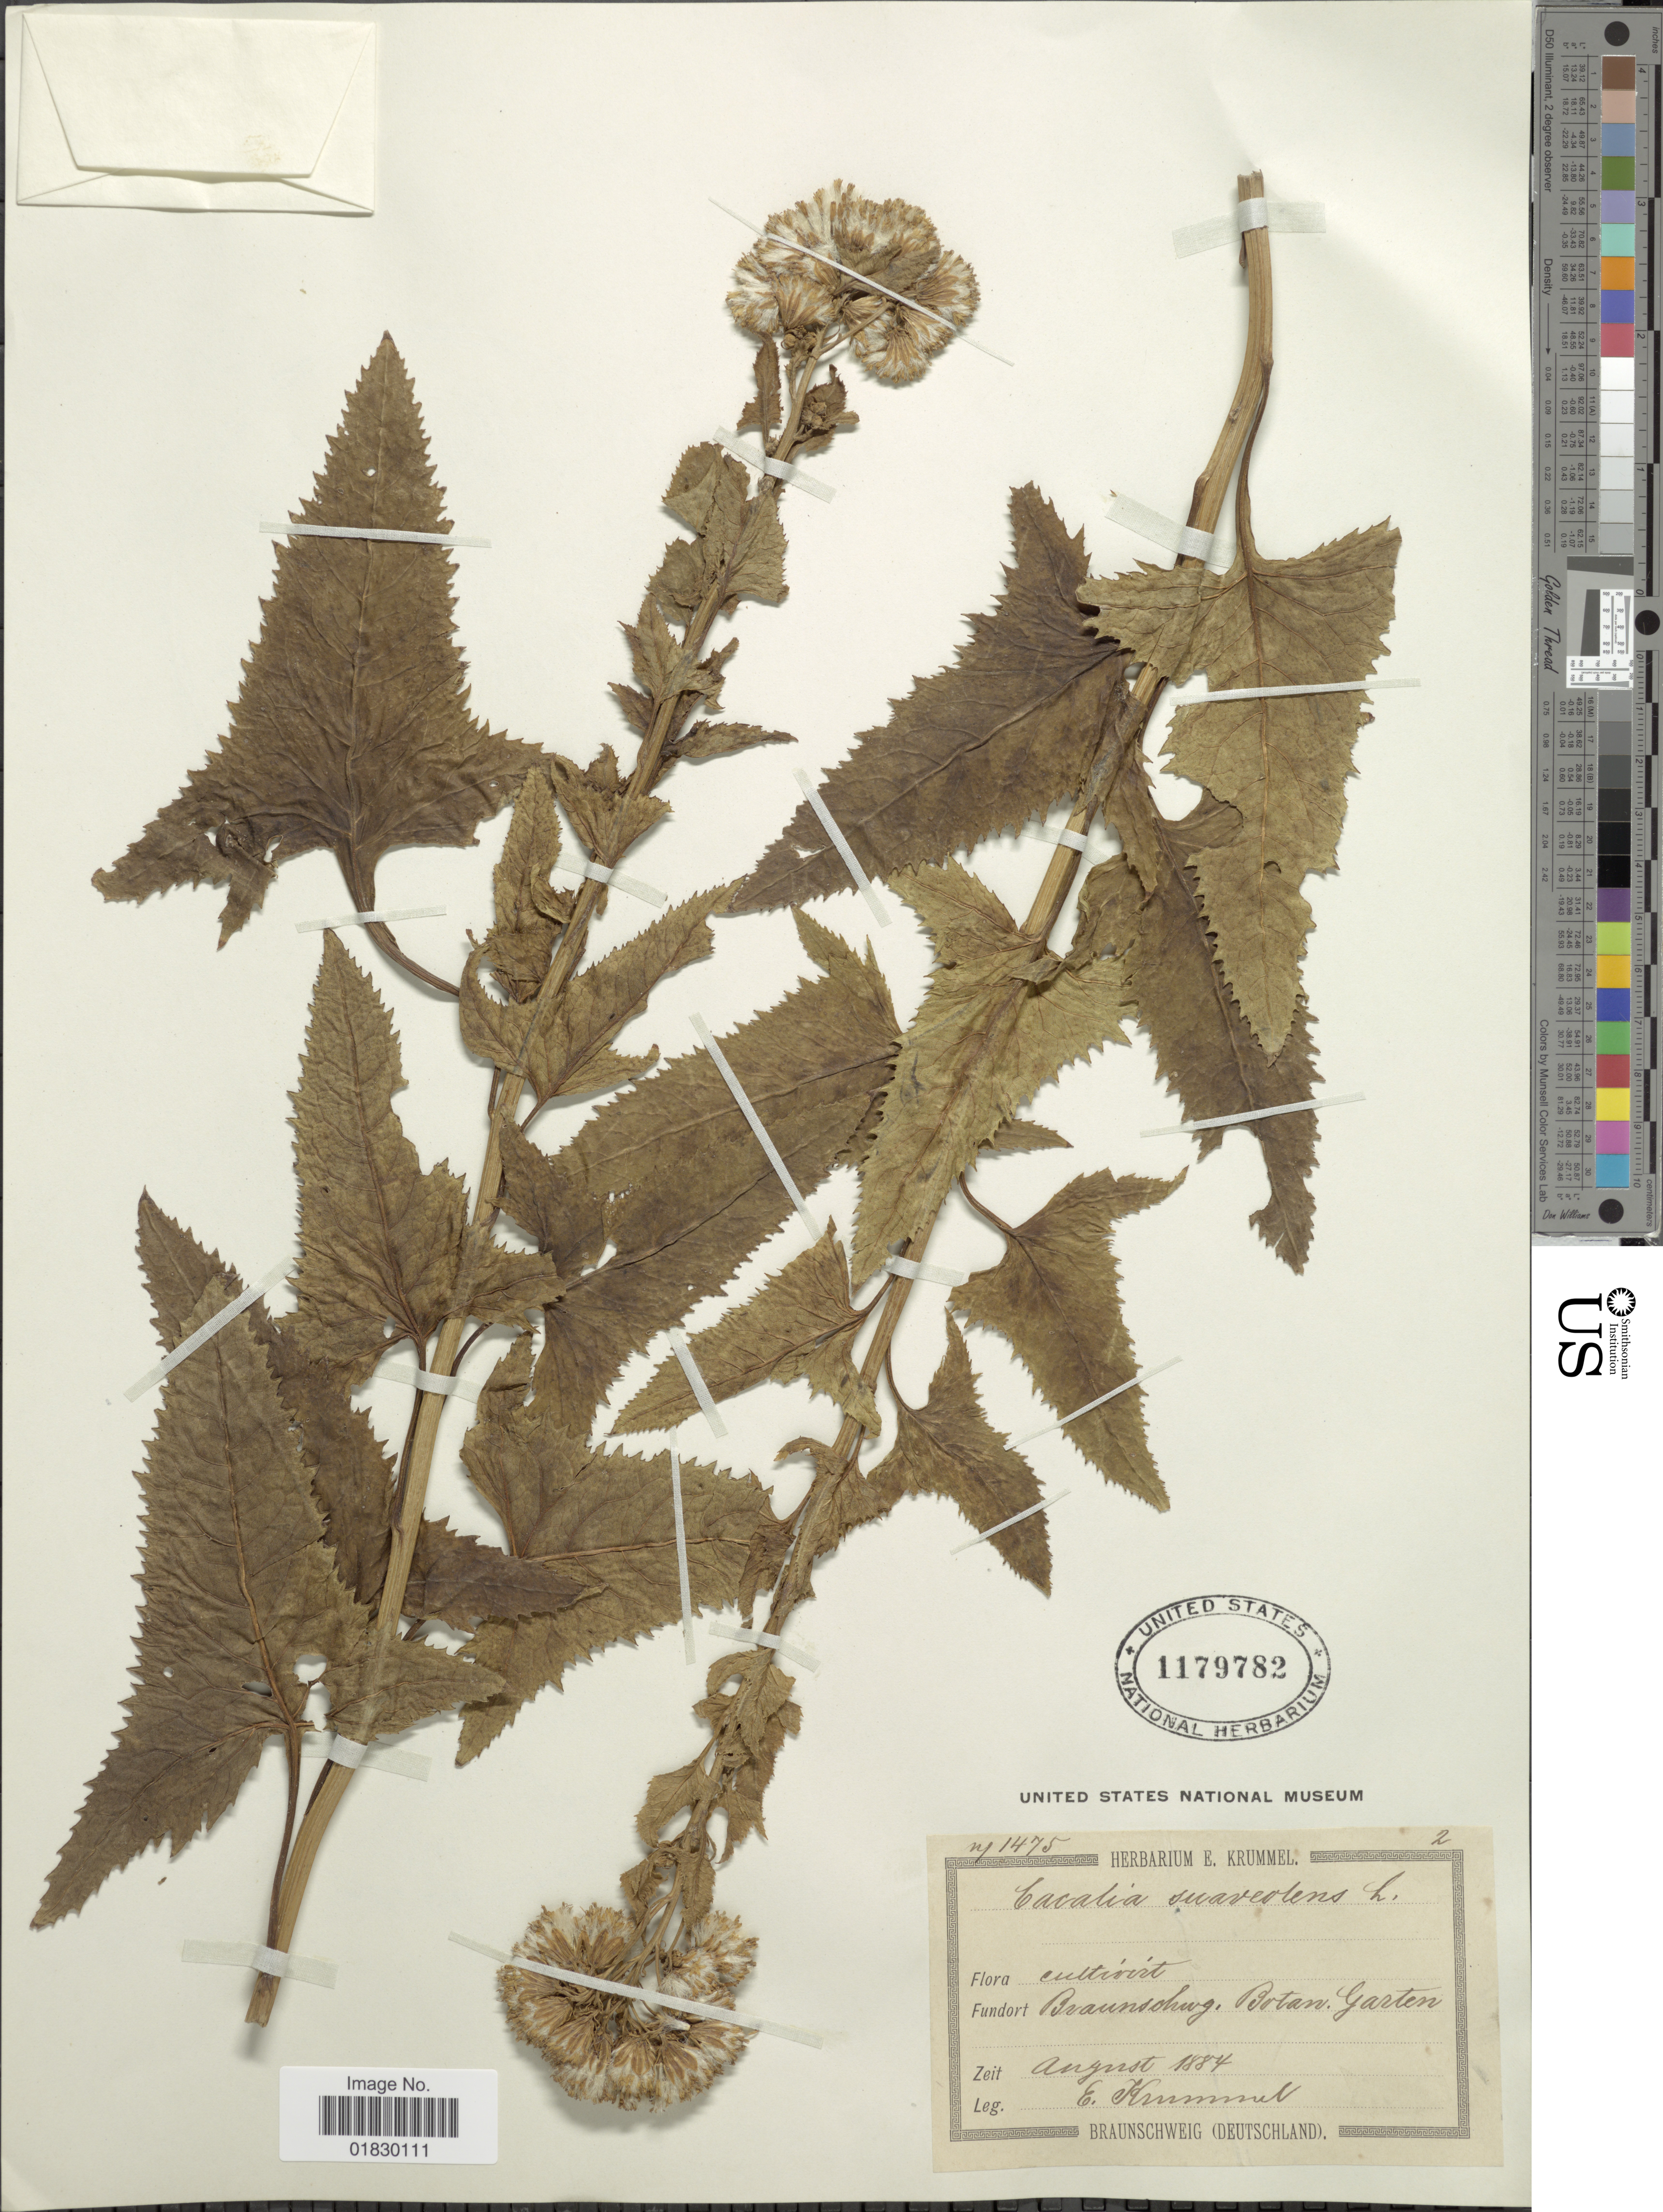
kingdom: Plantae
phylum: Tracheophyta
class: Magnoliopsida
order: Asterales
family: Asteraceae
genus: Hasteola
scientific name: Hasteola suaveolens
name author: (L.) Pojark.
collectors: E. Krummel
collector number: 1475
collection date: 1884-08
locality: Braunsburg, Botan Garten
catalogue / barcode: US 1179782